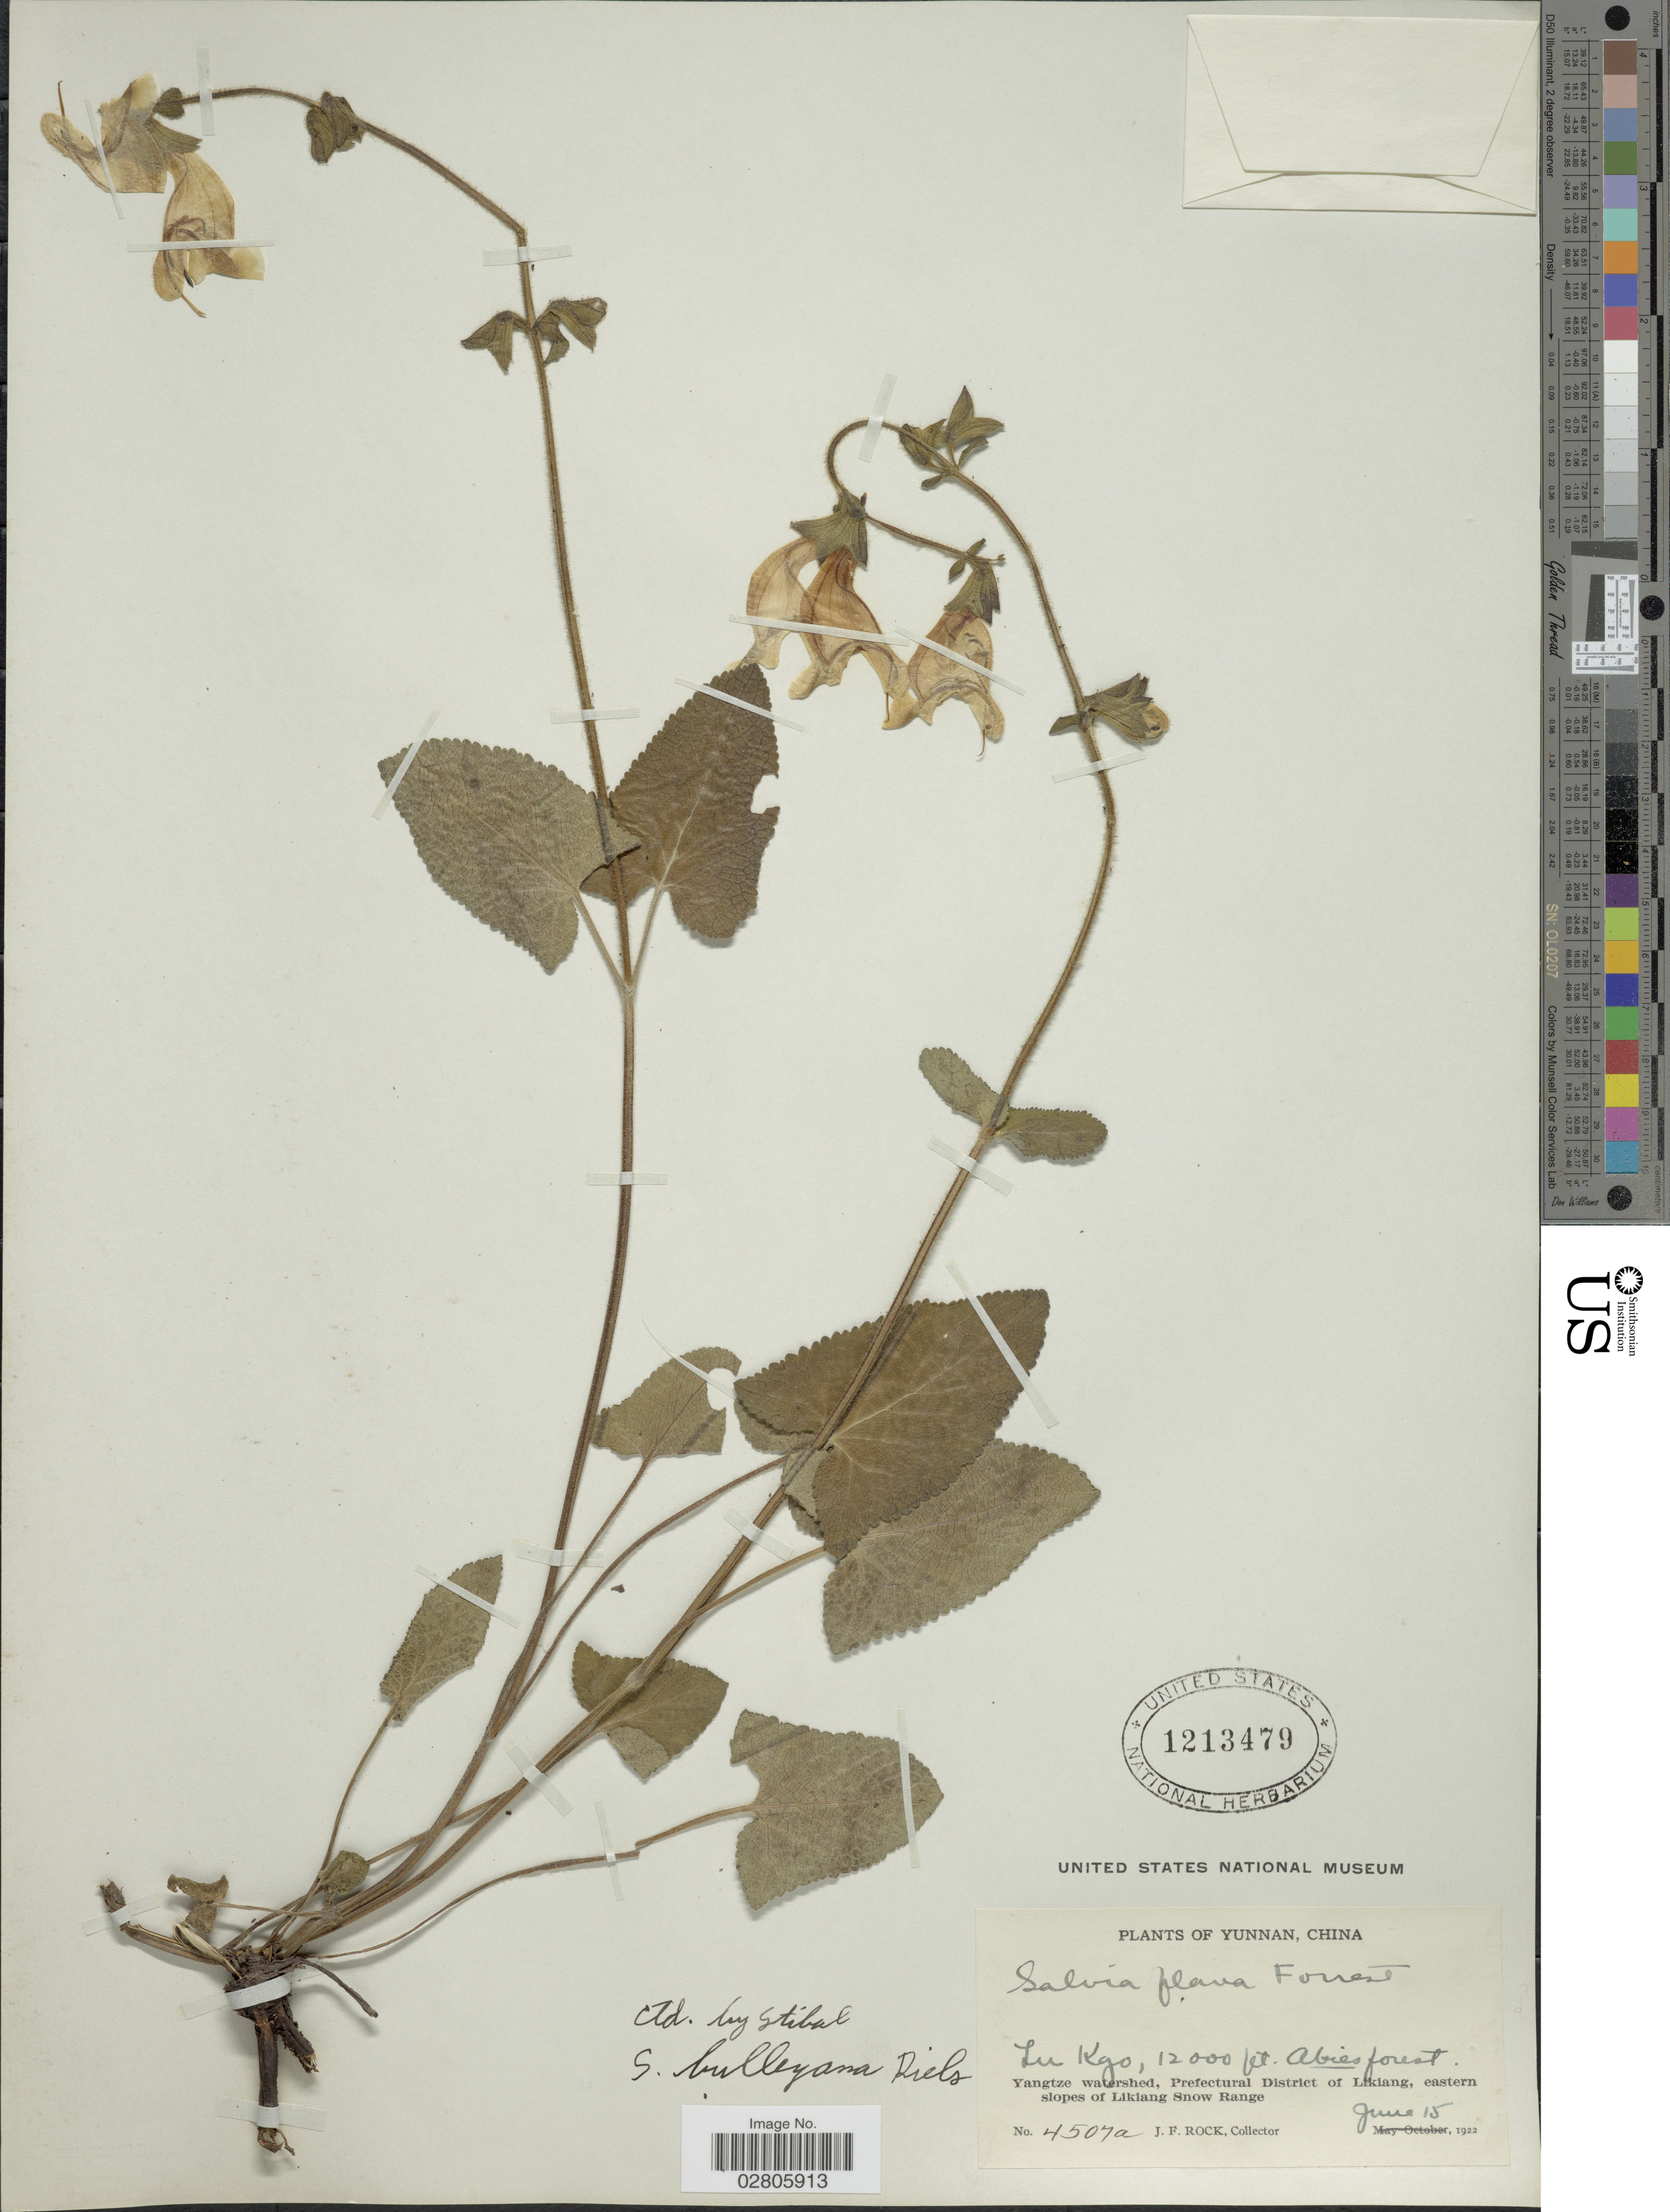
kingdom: Plantae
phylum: Tracheophyta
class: Magnoliopsida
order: Lamiales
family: Lamiaceae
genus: Salvia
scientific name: Salvia bulleyana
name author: Diels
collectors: J. Rock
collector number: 4507a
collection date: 1922-06-15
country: China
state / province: Yunnan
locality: Lu Kgo. Yangtze watershed, Prefectural District of Likiang, eastern slopes of Likiang Snow Range.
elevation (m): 3658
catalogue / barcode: US 1213479